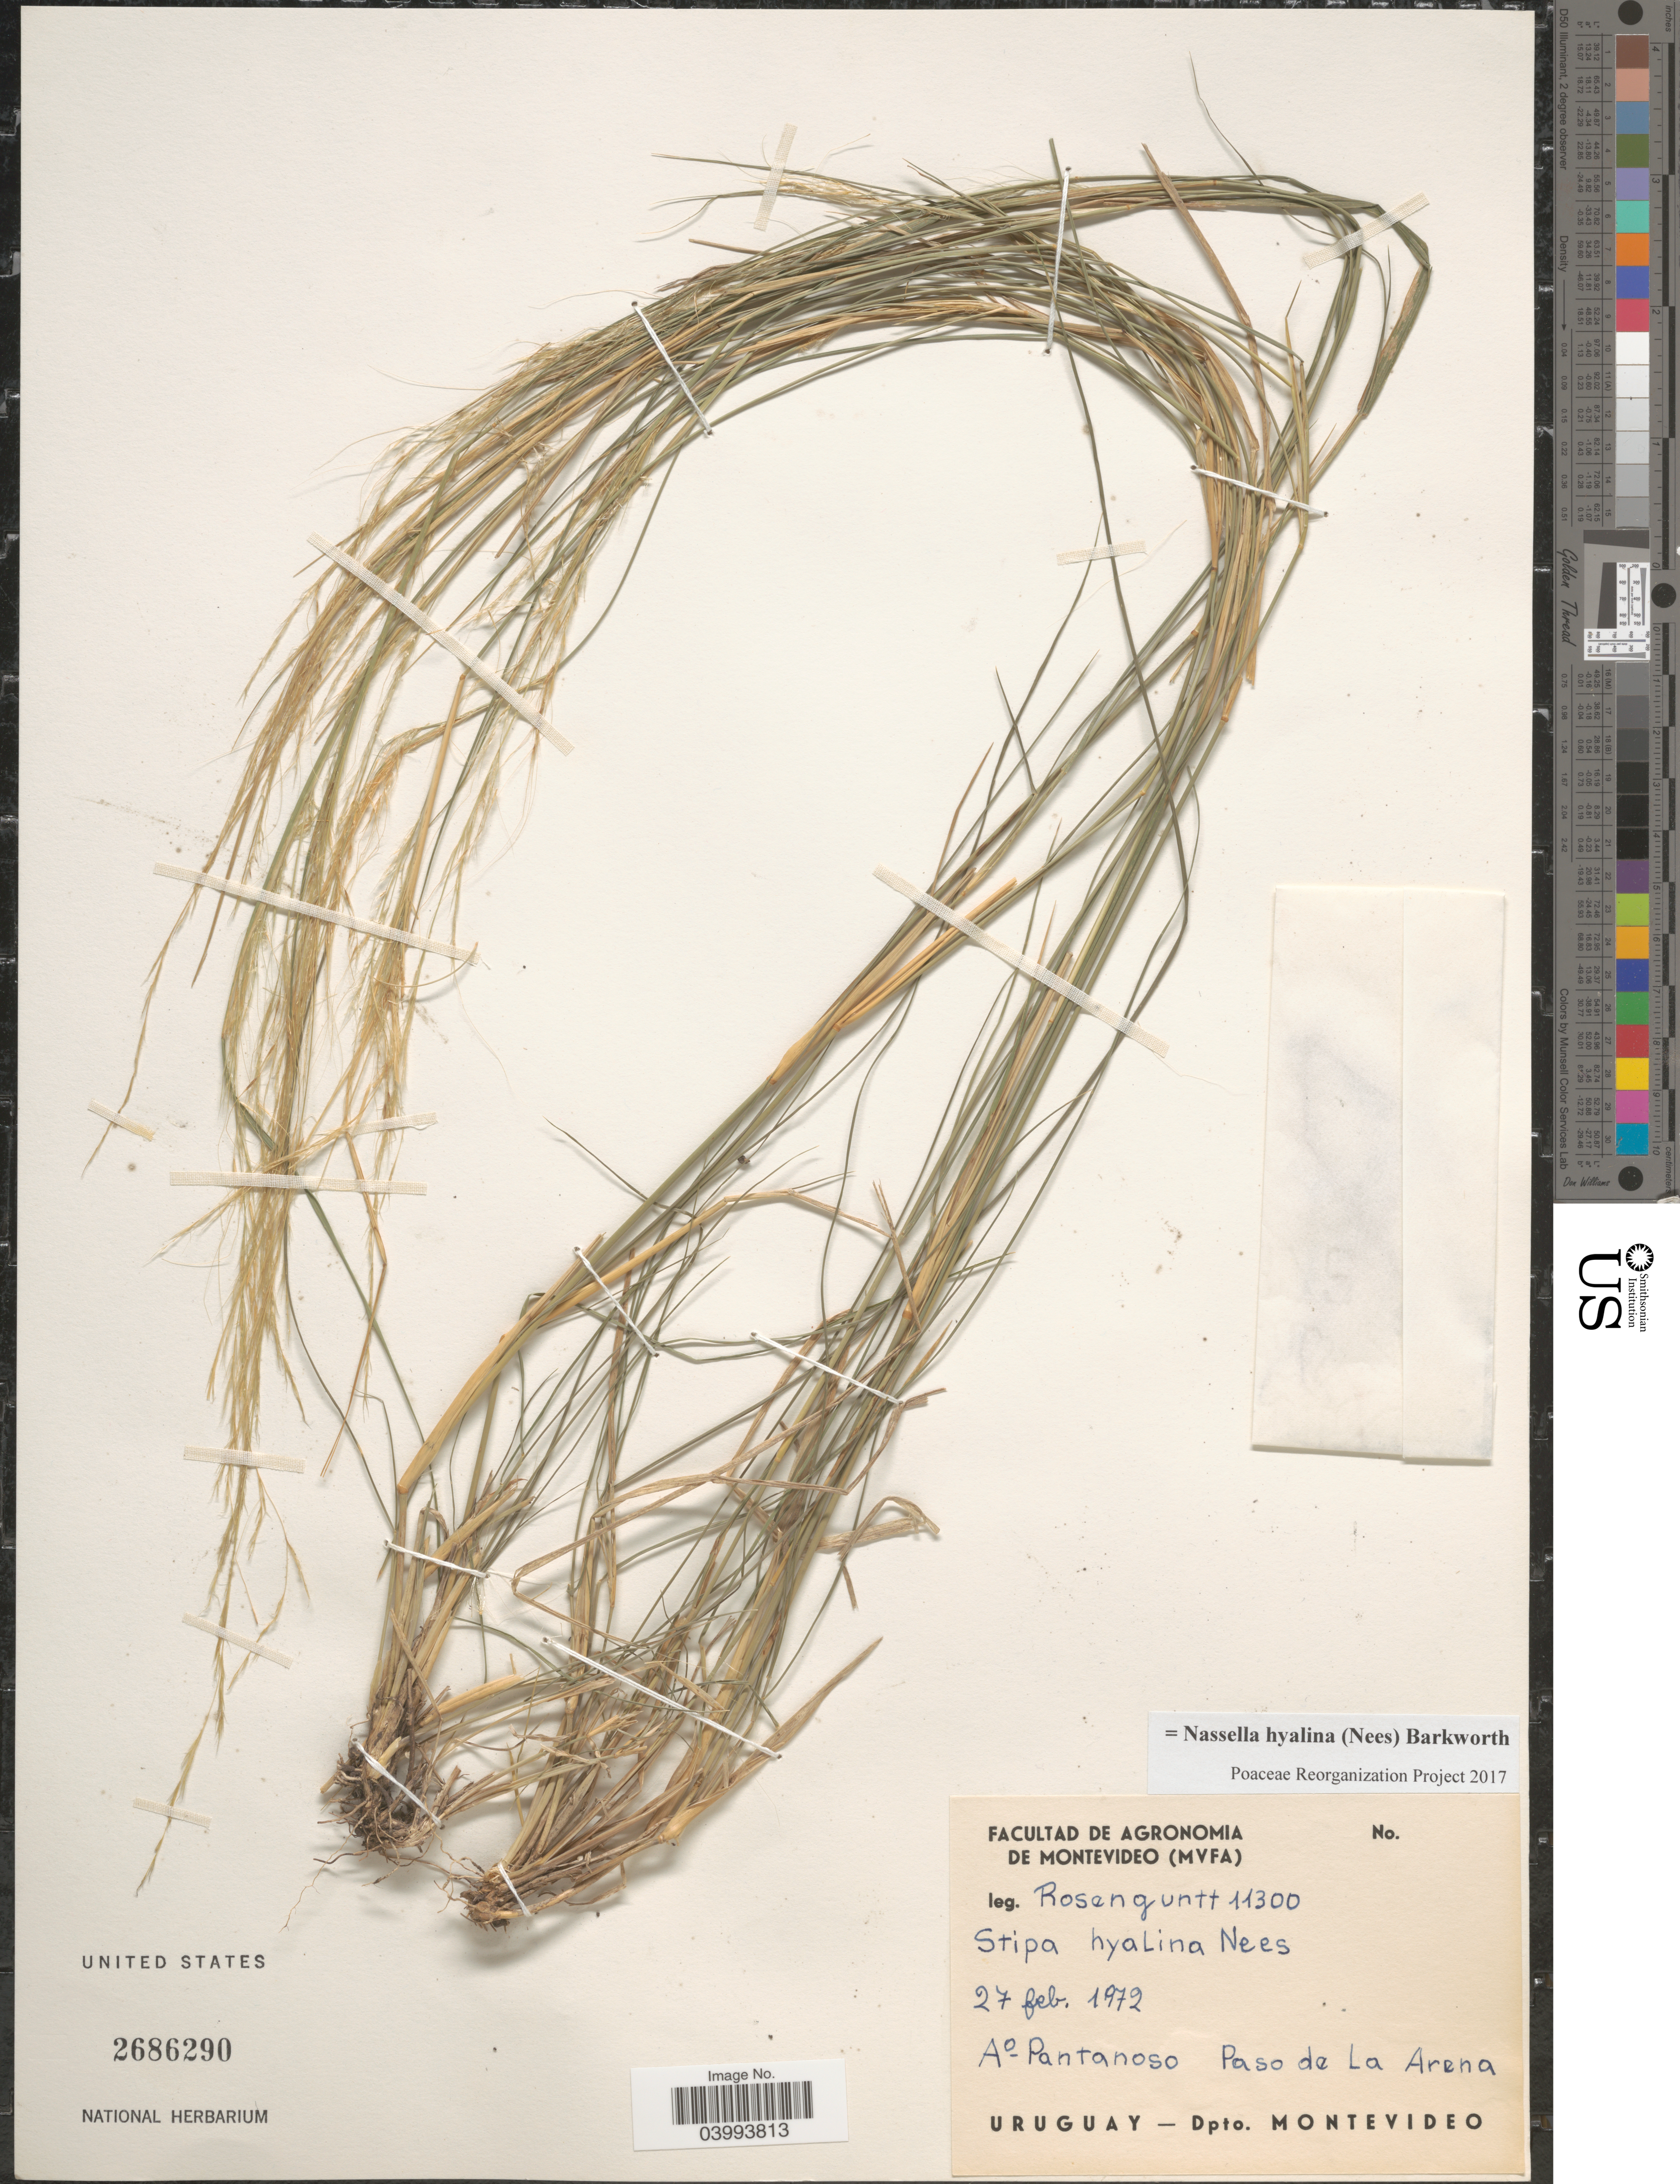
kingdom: Plantae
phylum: Tracheophyta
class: Liliopsida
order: Poales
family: Poaceae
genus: Nassella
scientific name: Nassella hyalina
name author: (Nees) Barkworth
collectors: Rosengurtt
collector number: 11300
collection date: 1972-02-27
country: Uruguay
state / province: Montevideo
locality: Aº Pantanoso. Paso de La Arena. Dpto. Montevideo.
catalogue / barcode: US 2686290